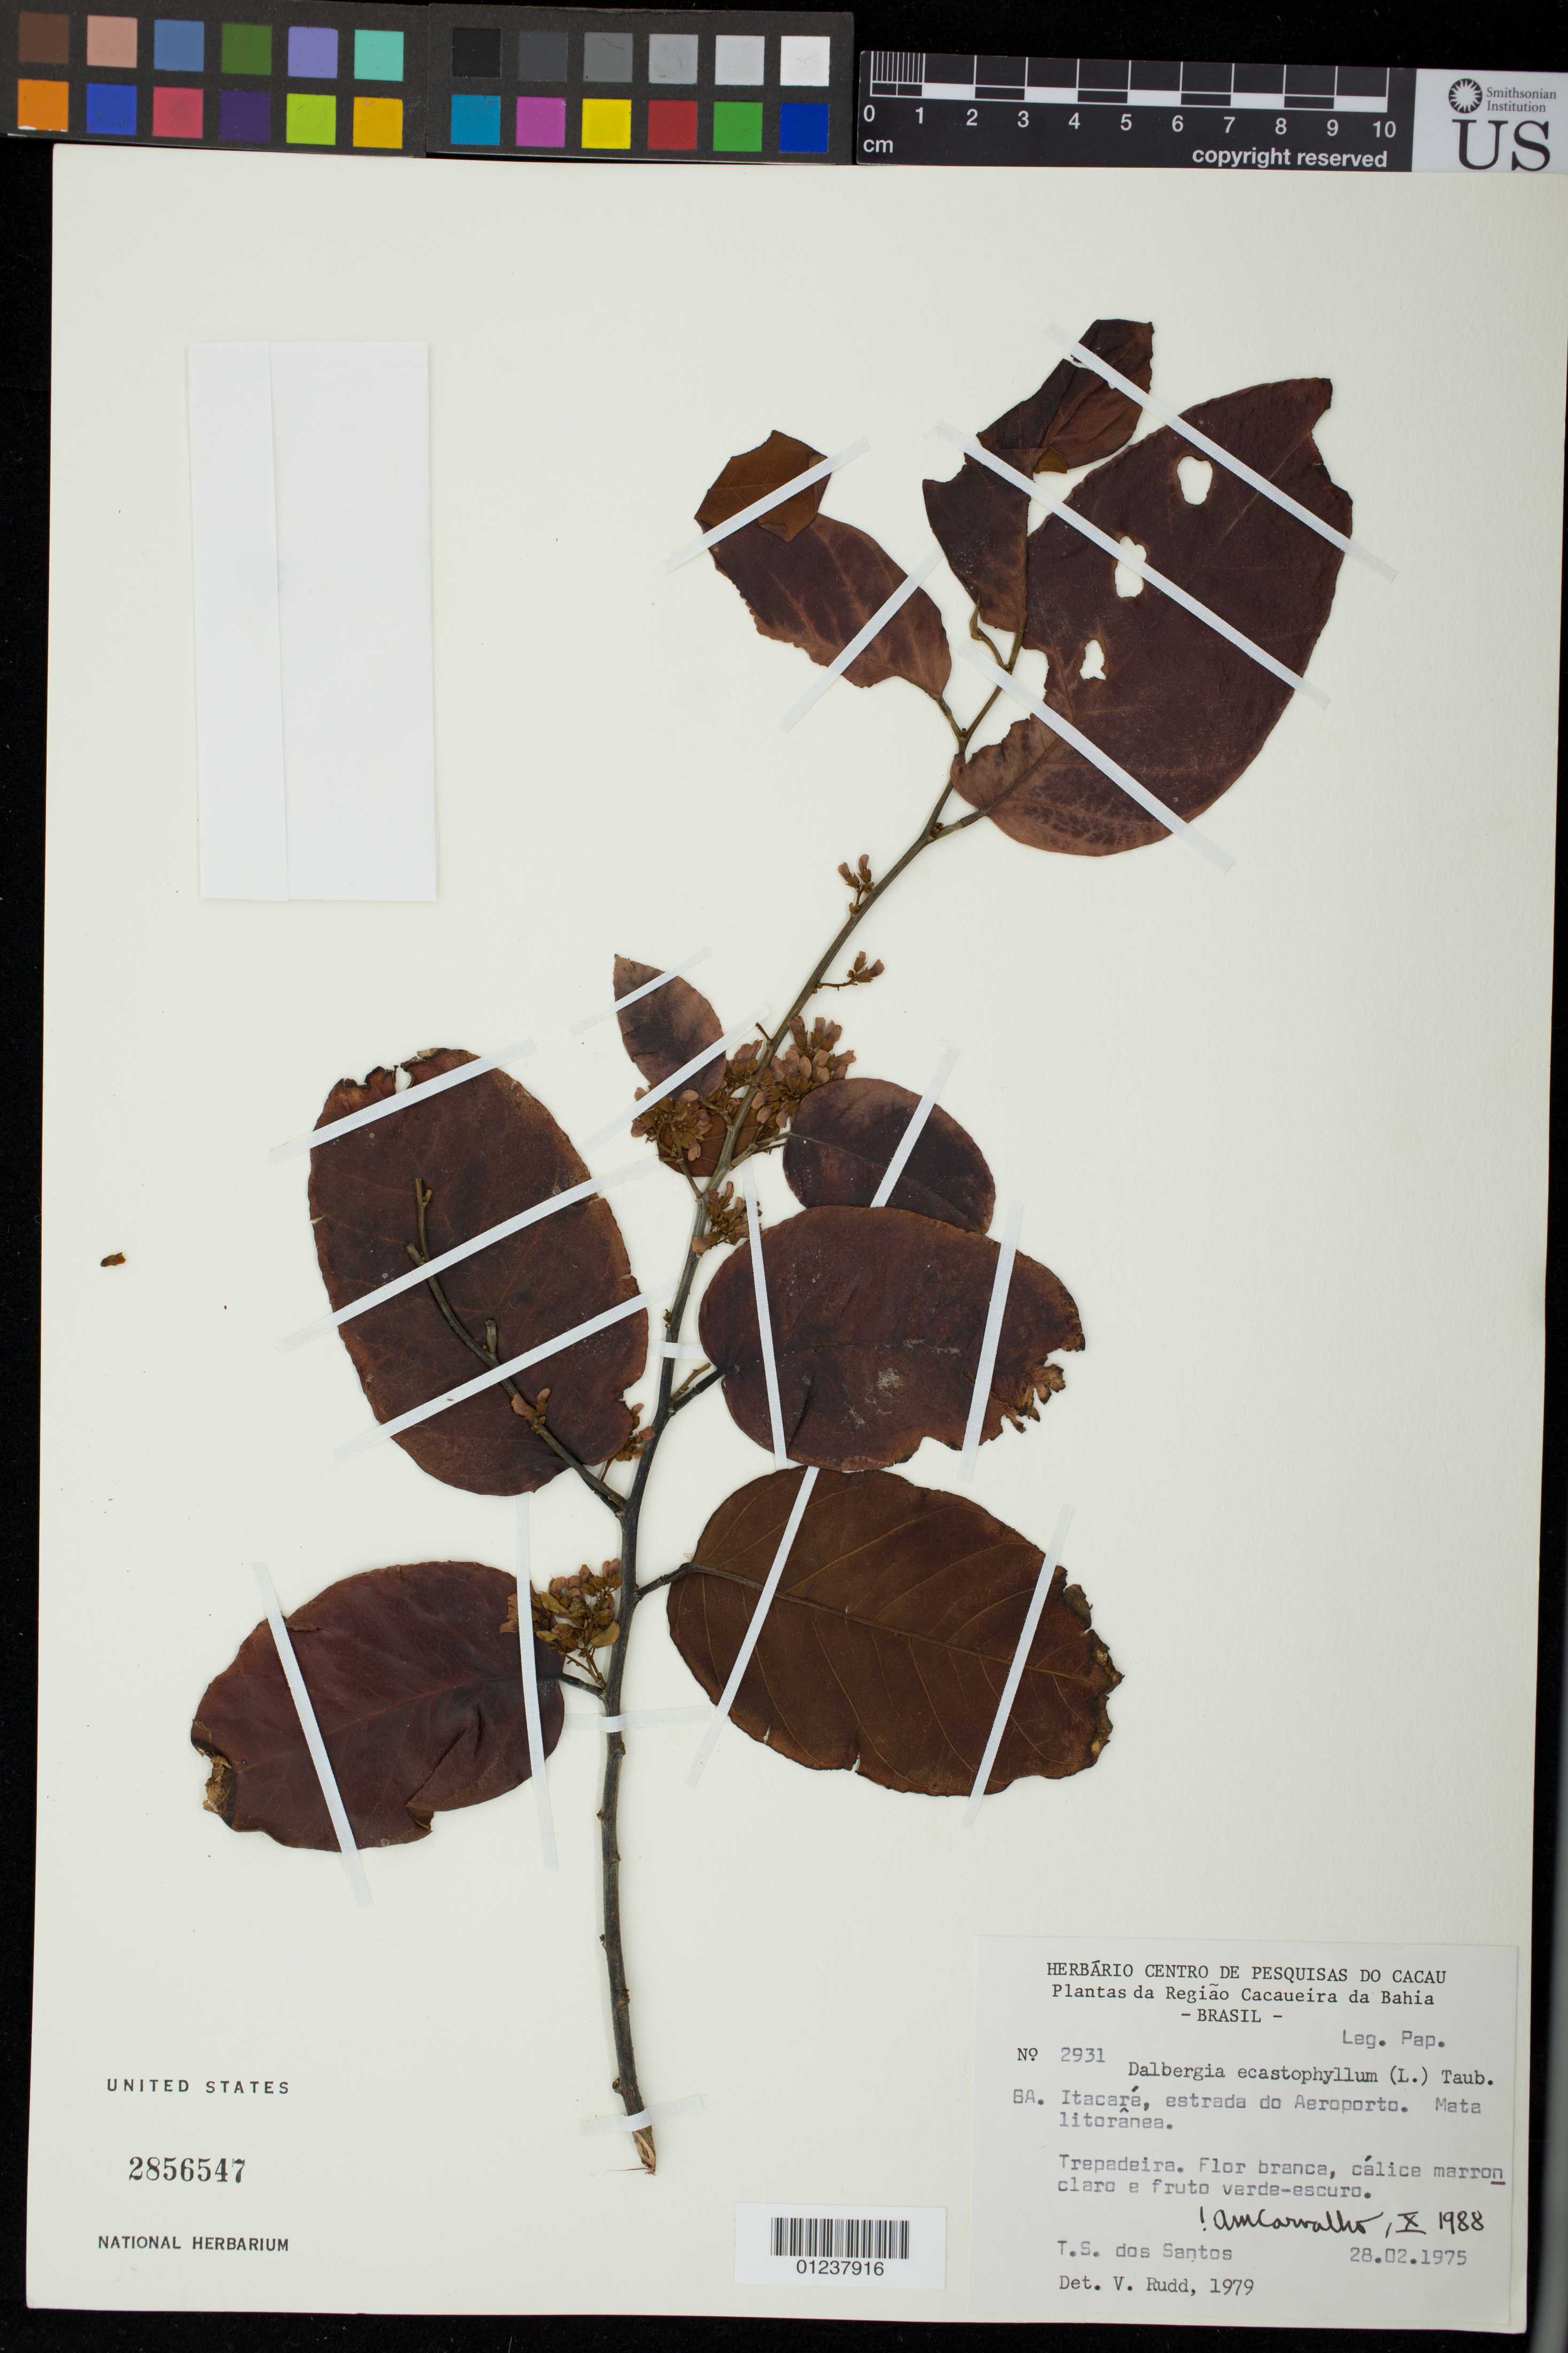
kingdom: Plantae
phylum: Tracheophyta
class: Magnoliopsida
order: Fabales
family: Fabaceae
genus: Dalbergia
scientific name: Dalbergia ecastaphyllum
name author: (L.) Taub.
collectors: T. S. Santos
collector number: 2931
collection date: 1975-02-28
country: Brazil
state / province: Bahia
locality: Itacare, estrada do Aeroporto.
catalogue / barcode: US 2856547